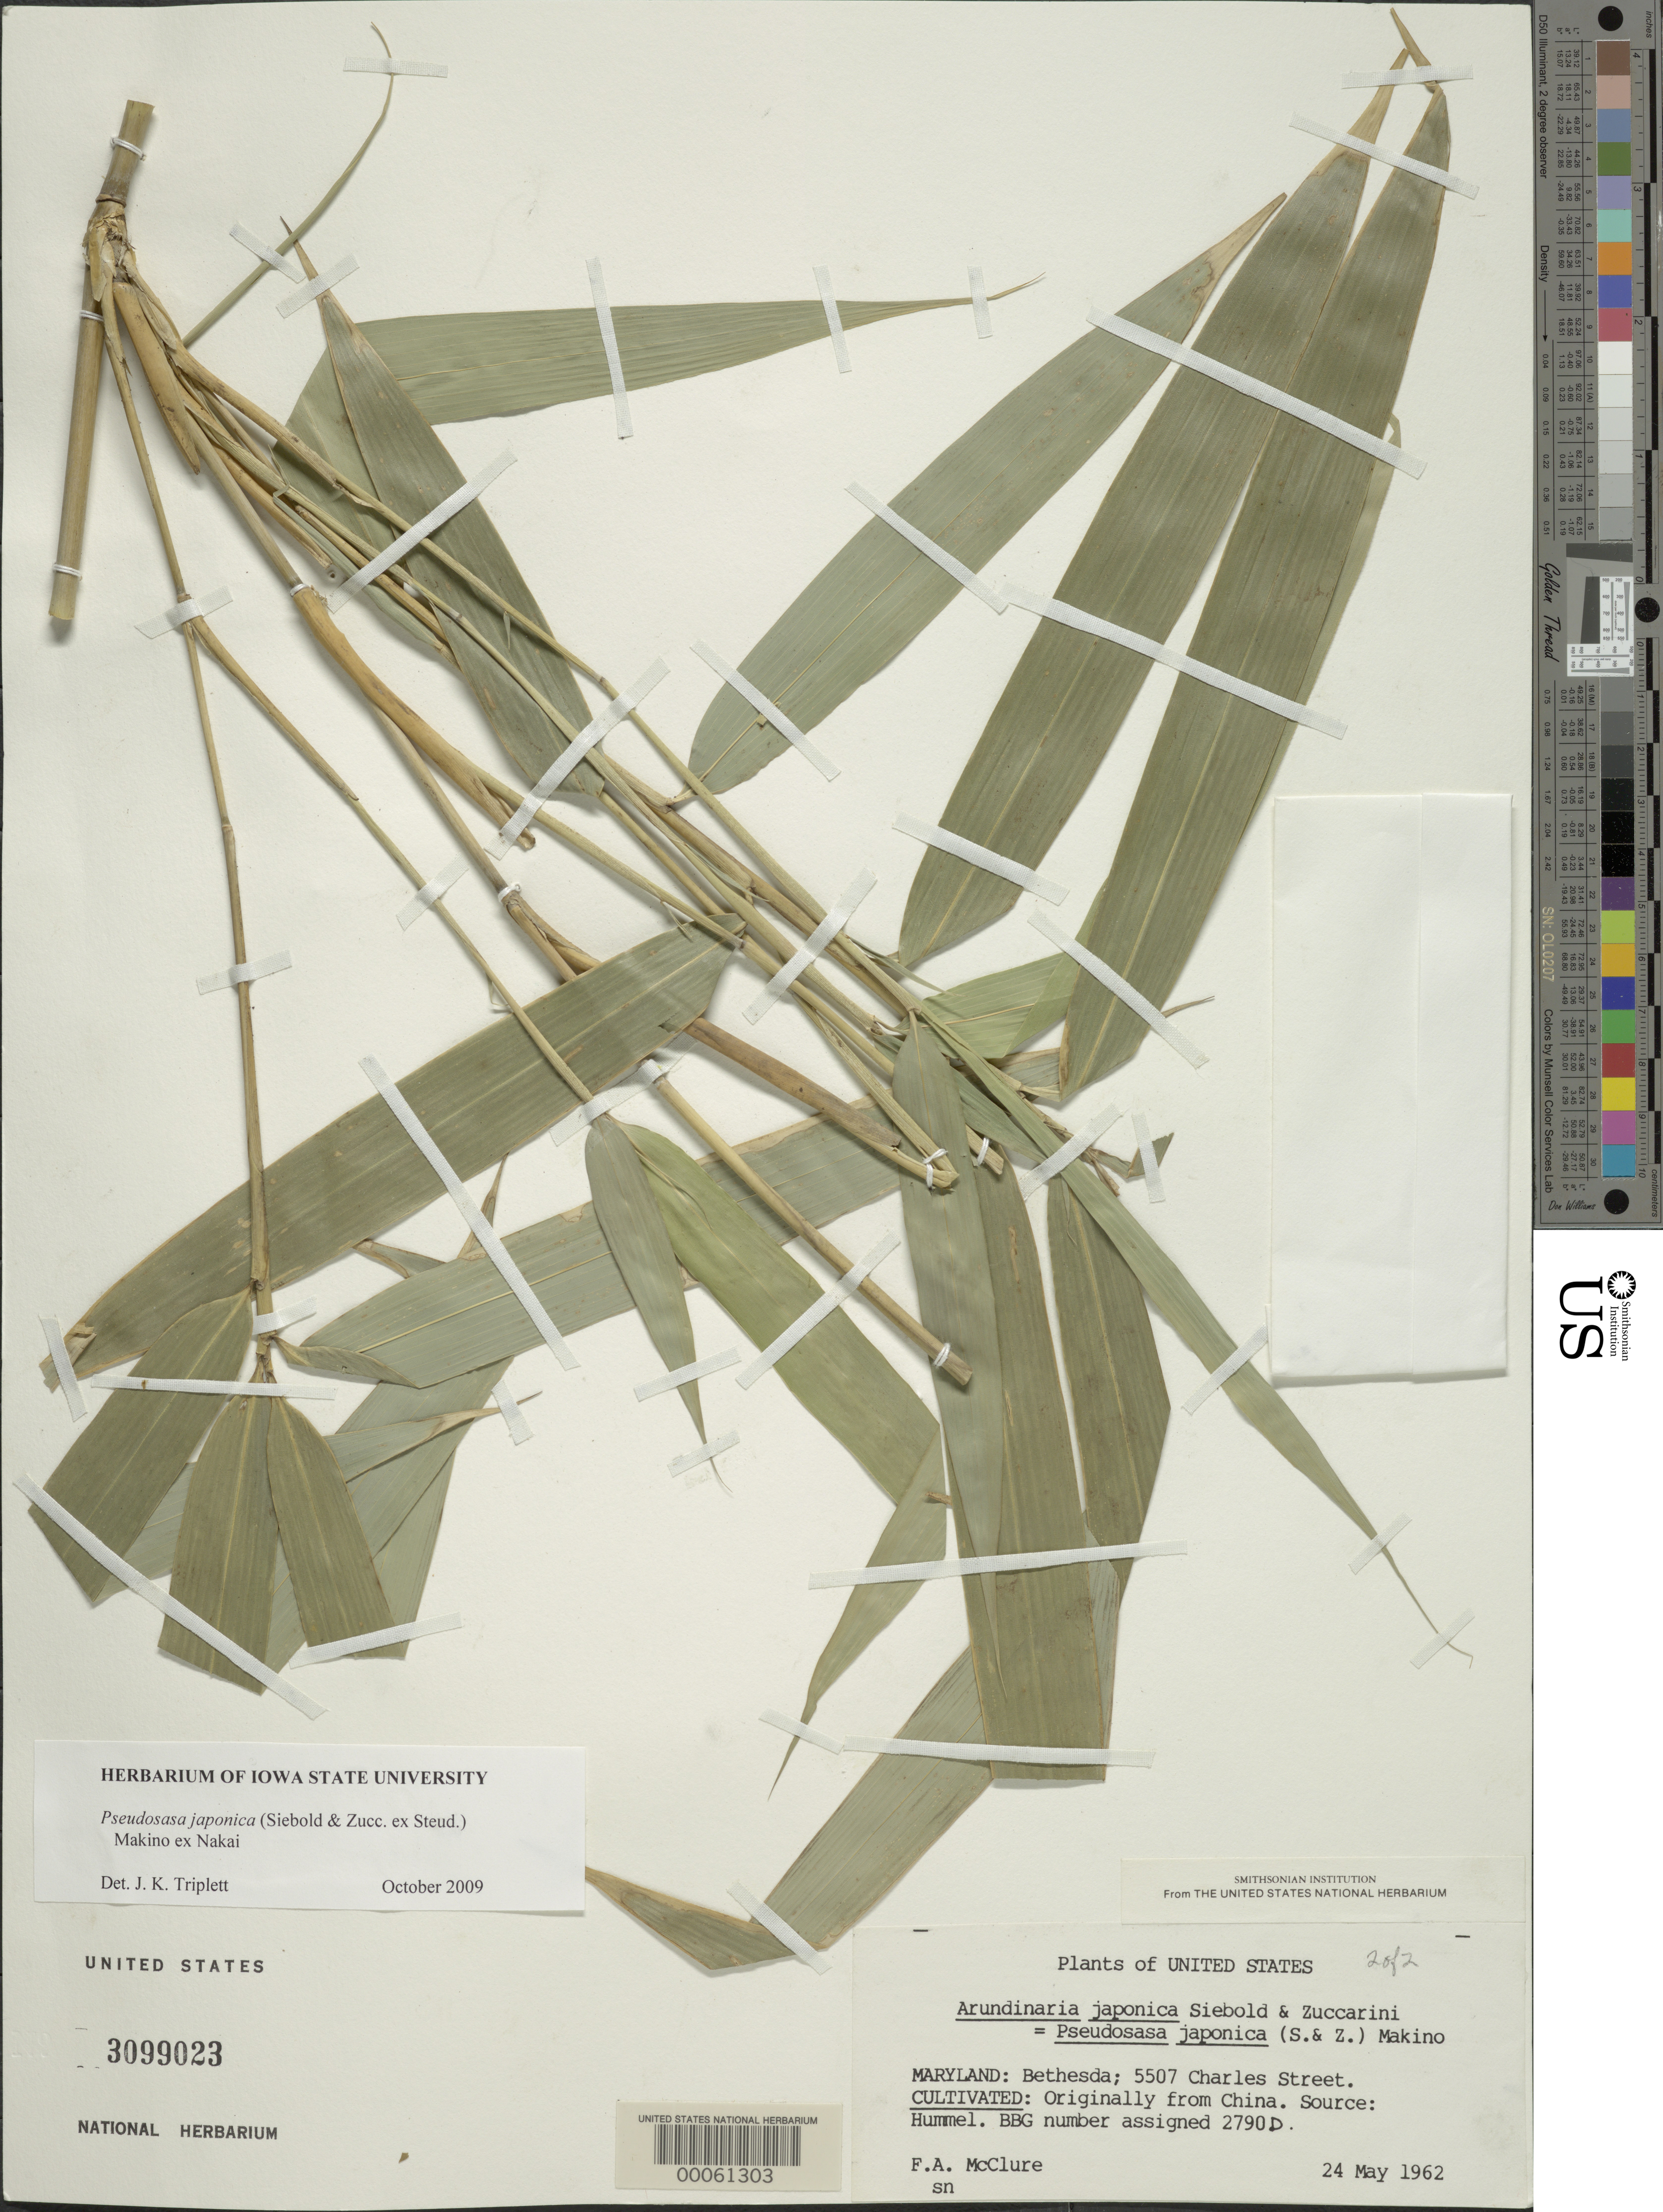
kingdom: Plantae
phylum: Tracheophyta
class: Liliopsida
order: Poales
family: Poaceae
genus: Pseudosasa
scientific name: Pseudosasa japonica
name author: (Siebold & Zucc. ex Steud.) Makino ex Nakai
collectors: F. A. McClure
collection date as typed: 24 May 1962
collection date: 1962-05-24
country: United States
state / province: Maryland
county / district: Montgomery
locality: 5507 Charles Street, Bethesda (McClure's Garden)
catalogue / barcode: US 3099023